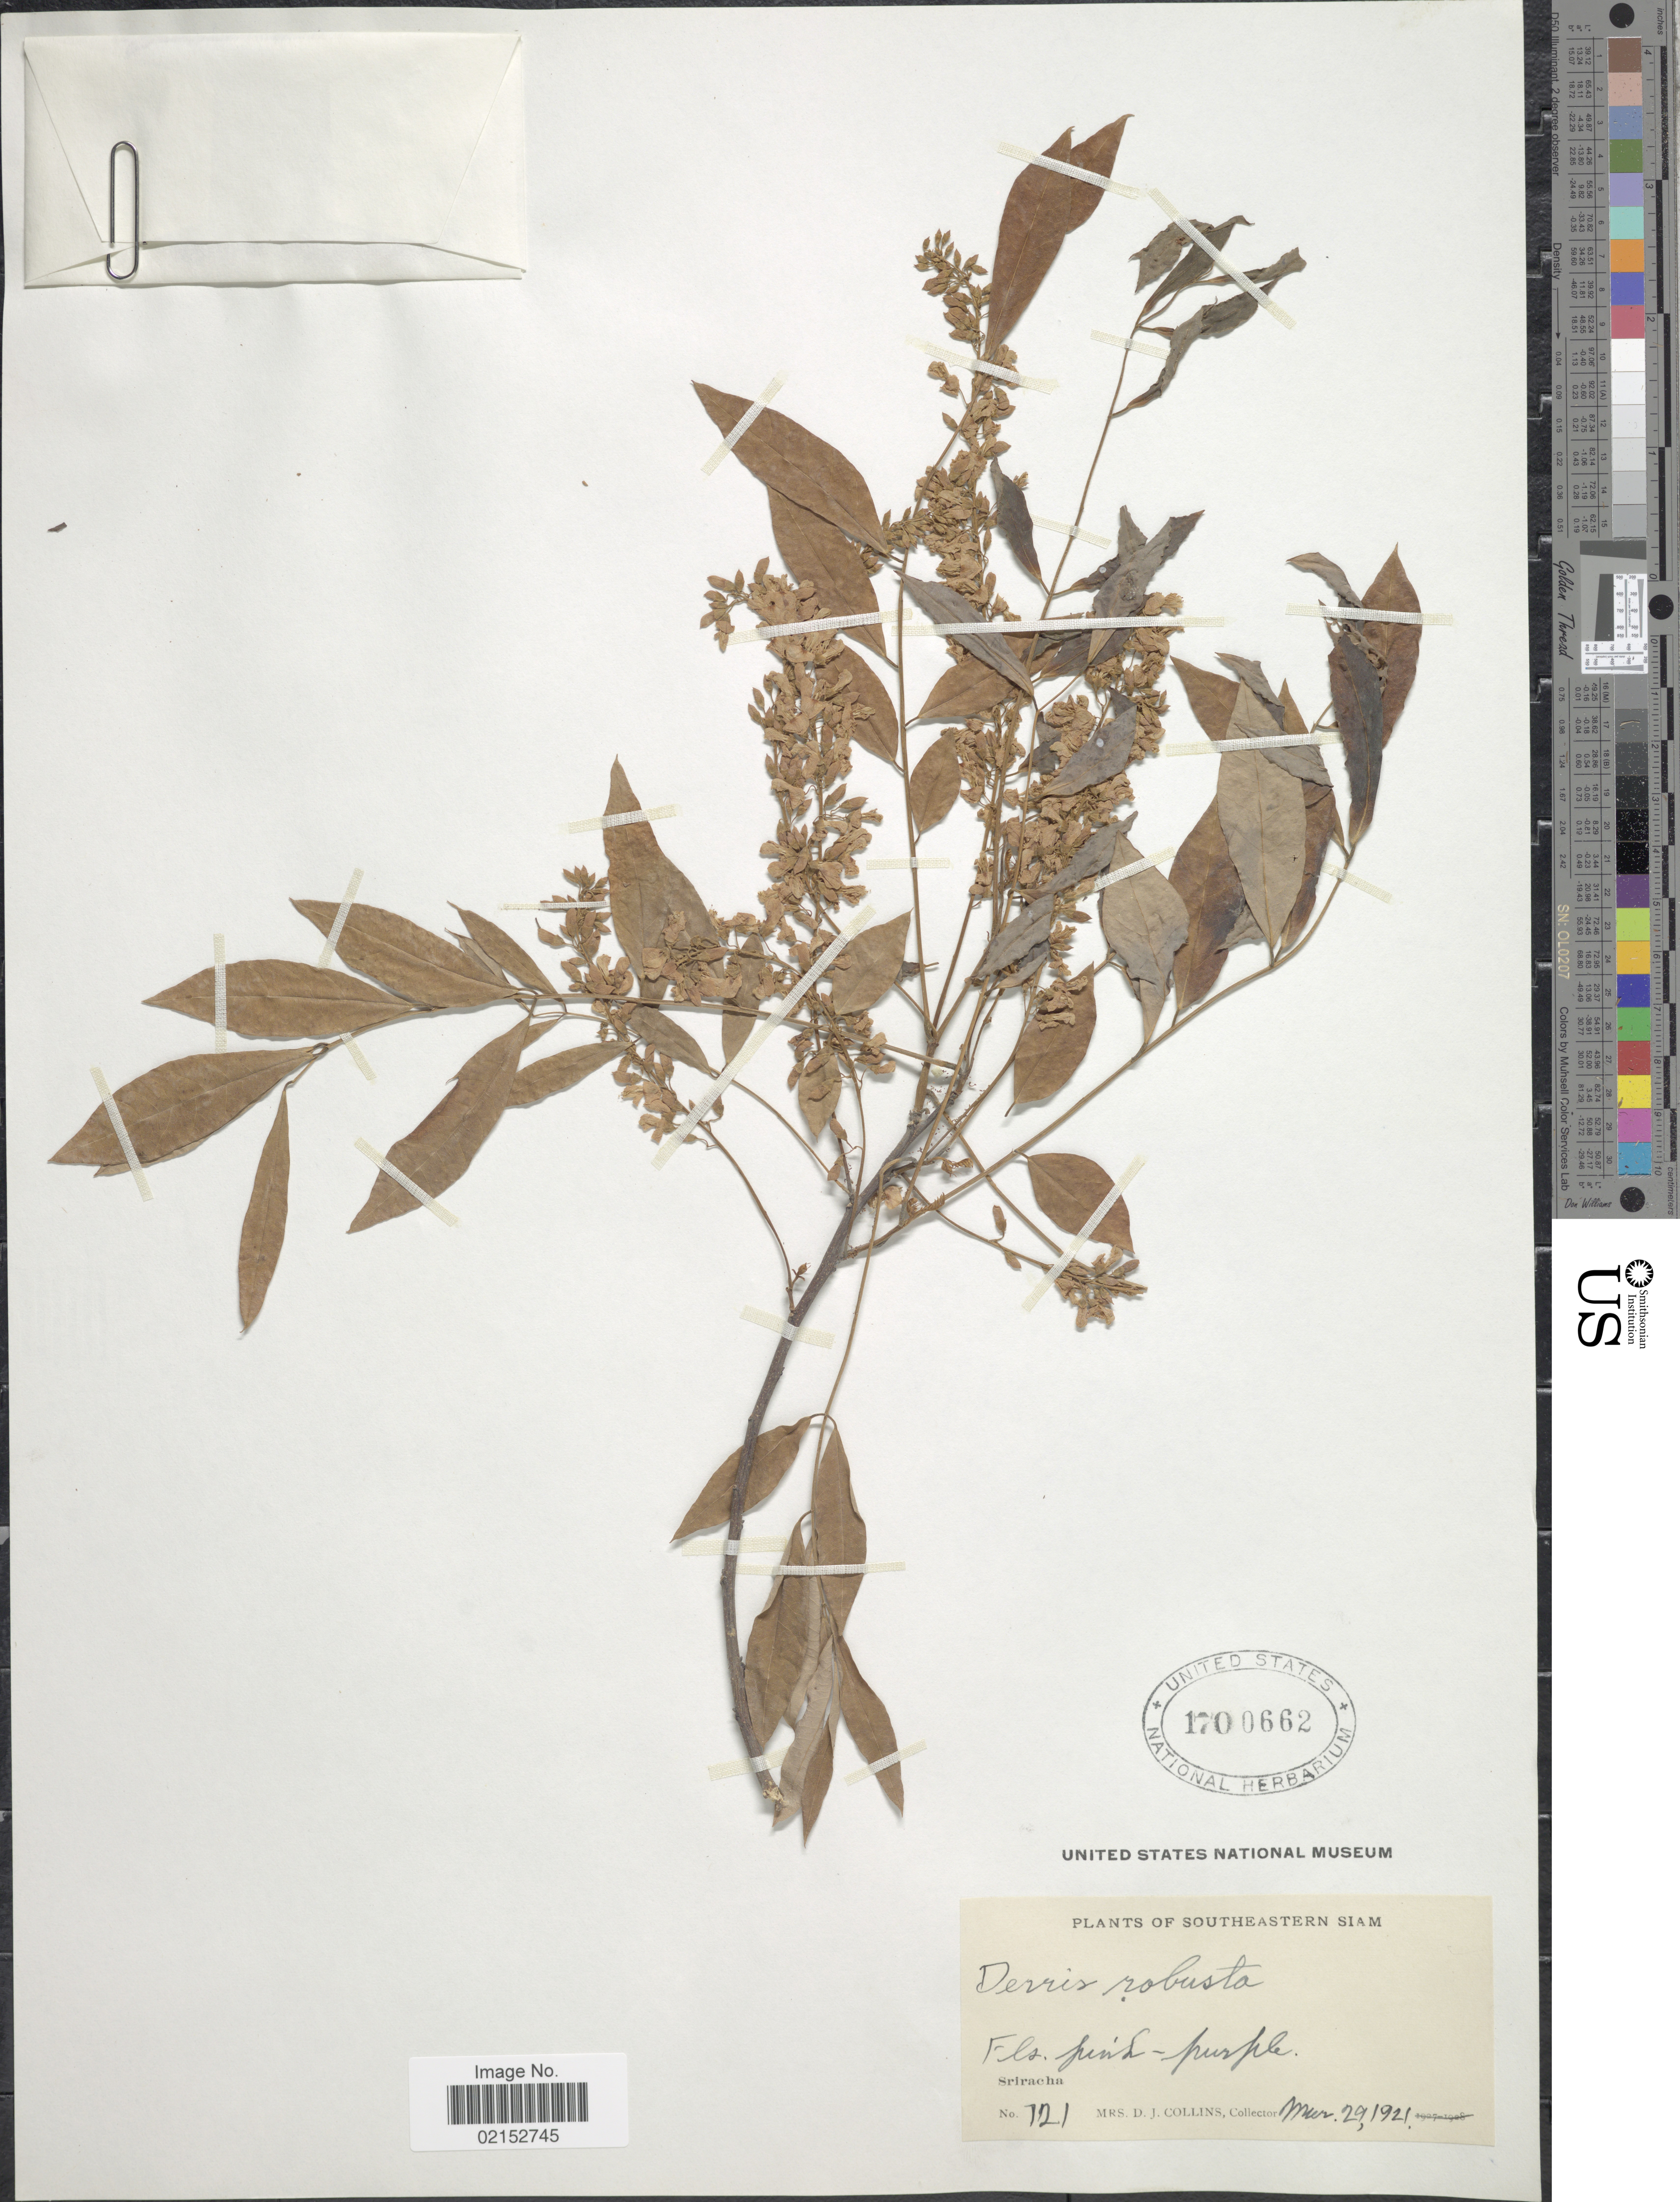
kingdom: Plantae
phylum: Tracheophyta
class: Magnoliopsida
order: Fabales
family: Fabaceae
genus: Brachypterum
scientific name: Brachypterum robustum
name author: (Roxb. ex DC.) Adema & Sirich.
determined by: Strong, Mark T., (BOT), Smithsonian Institution - National Museum of Natural History (UNITED STATES)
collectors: Mrs. D. J. Collins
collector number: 721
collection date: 1921-03-29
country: Thailand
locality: Southeastern Siam, Sriracha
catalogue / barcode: US 1700662